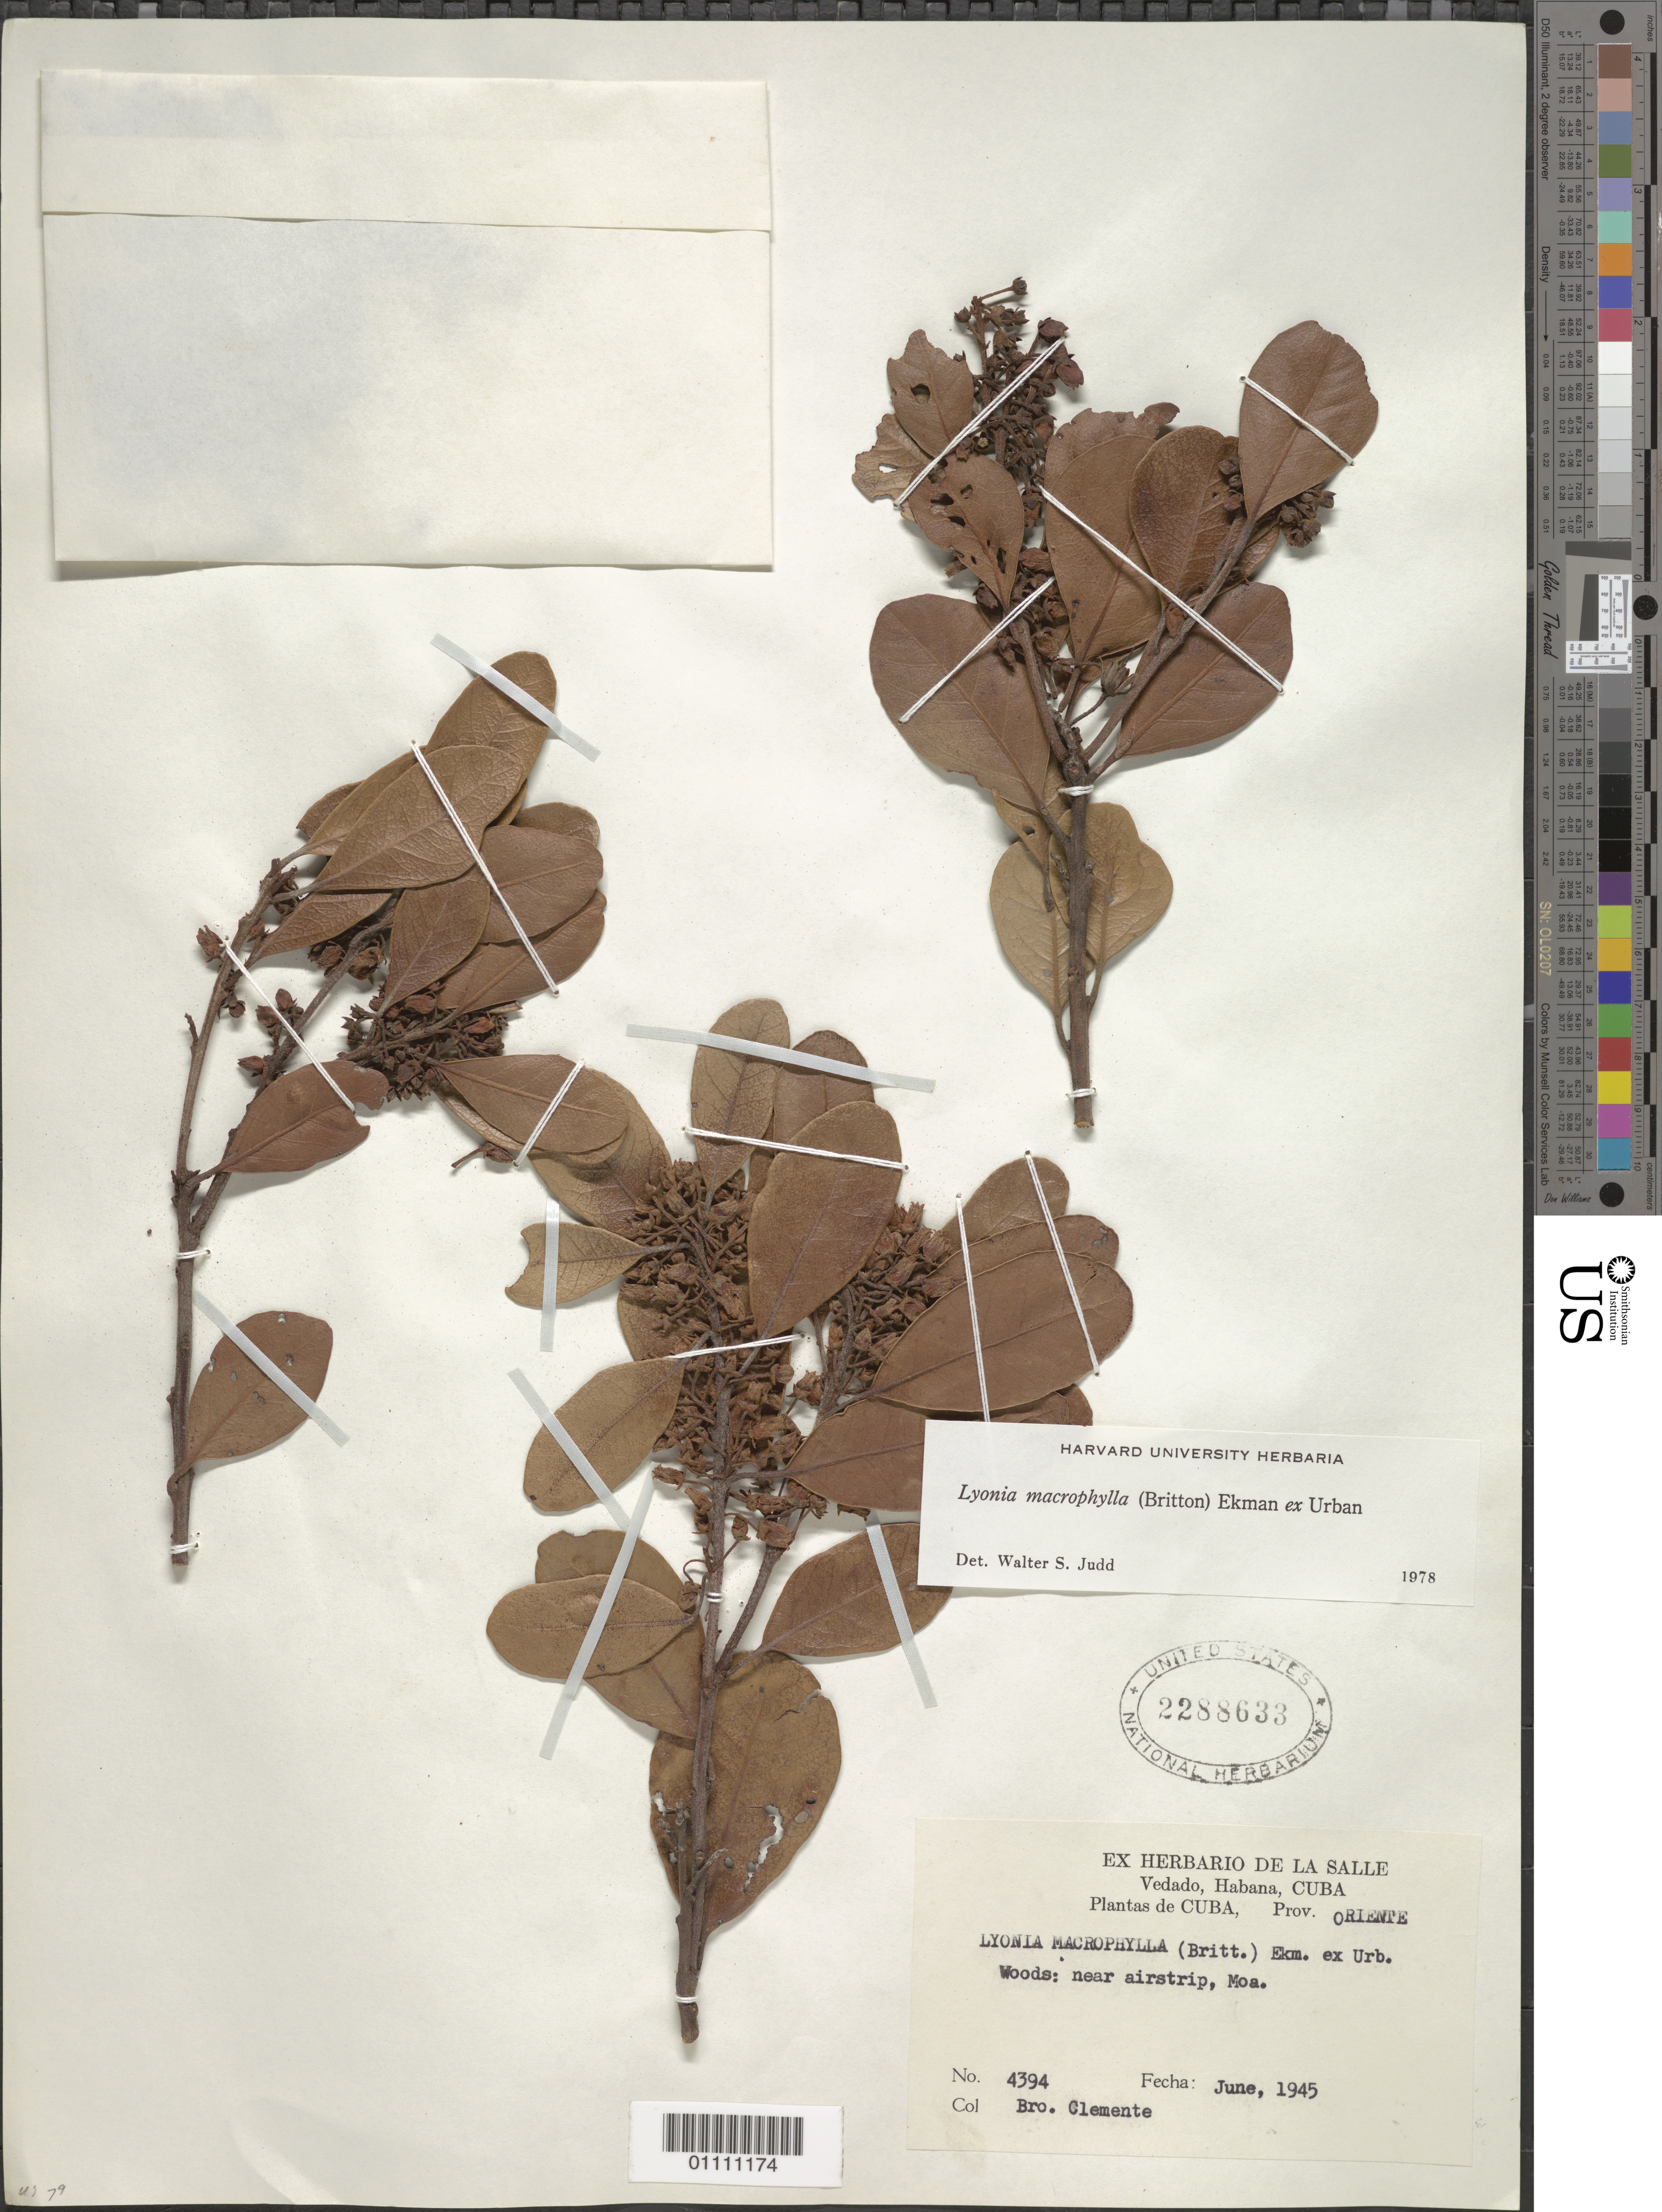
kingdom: Plantae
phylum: Tracheophyta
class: Magnoliopsida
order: Ericales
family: Ericaceae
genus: Lyonia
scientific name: Lyonia macrophylla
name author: (Britton) Ekman ex Urb.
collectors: Bro. Clemente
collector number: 4394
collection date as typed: Jun 1945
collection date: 1945-06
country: Cuba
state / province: Holguín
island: Cuba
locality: Woods: near airstrip, Moa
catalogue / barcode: US 2288633